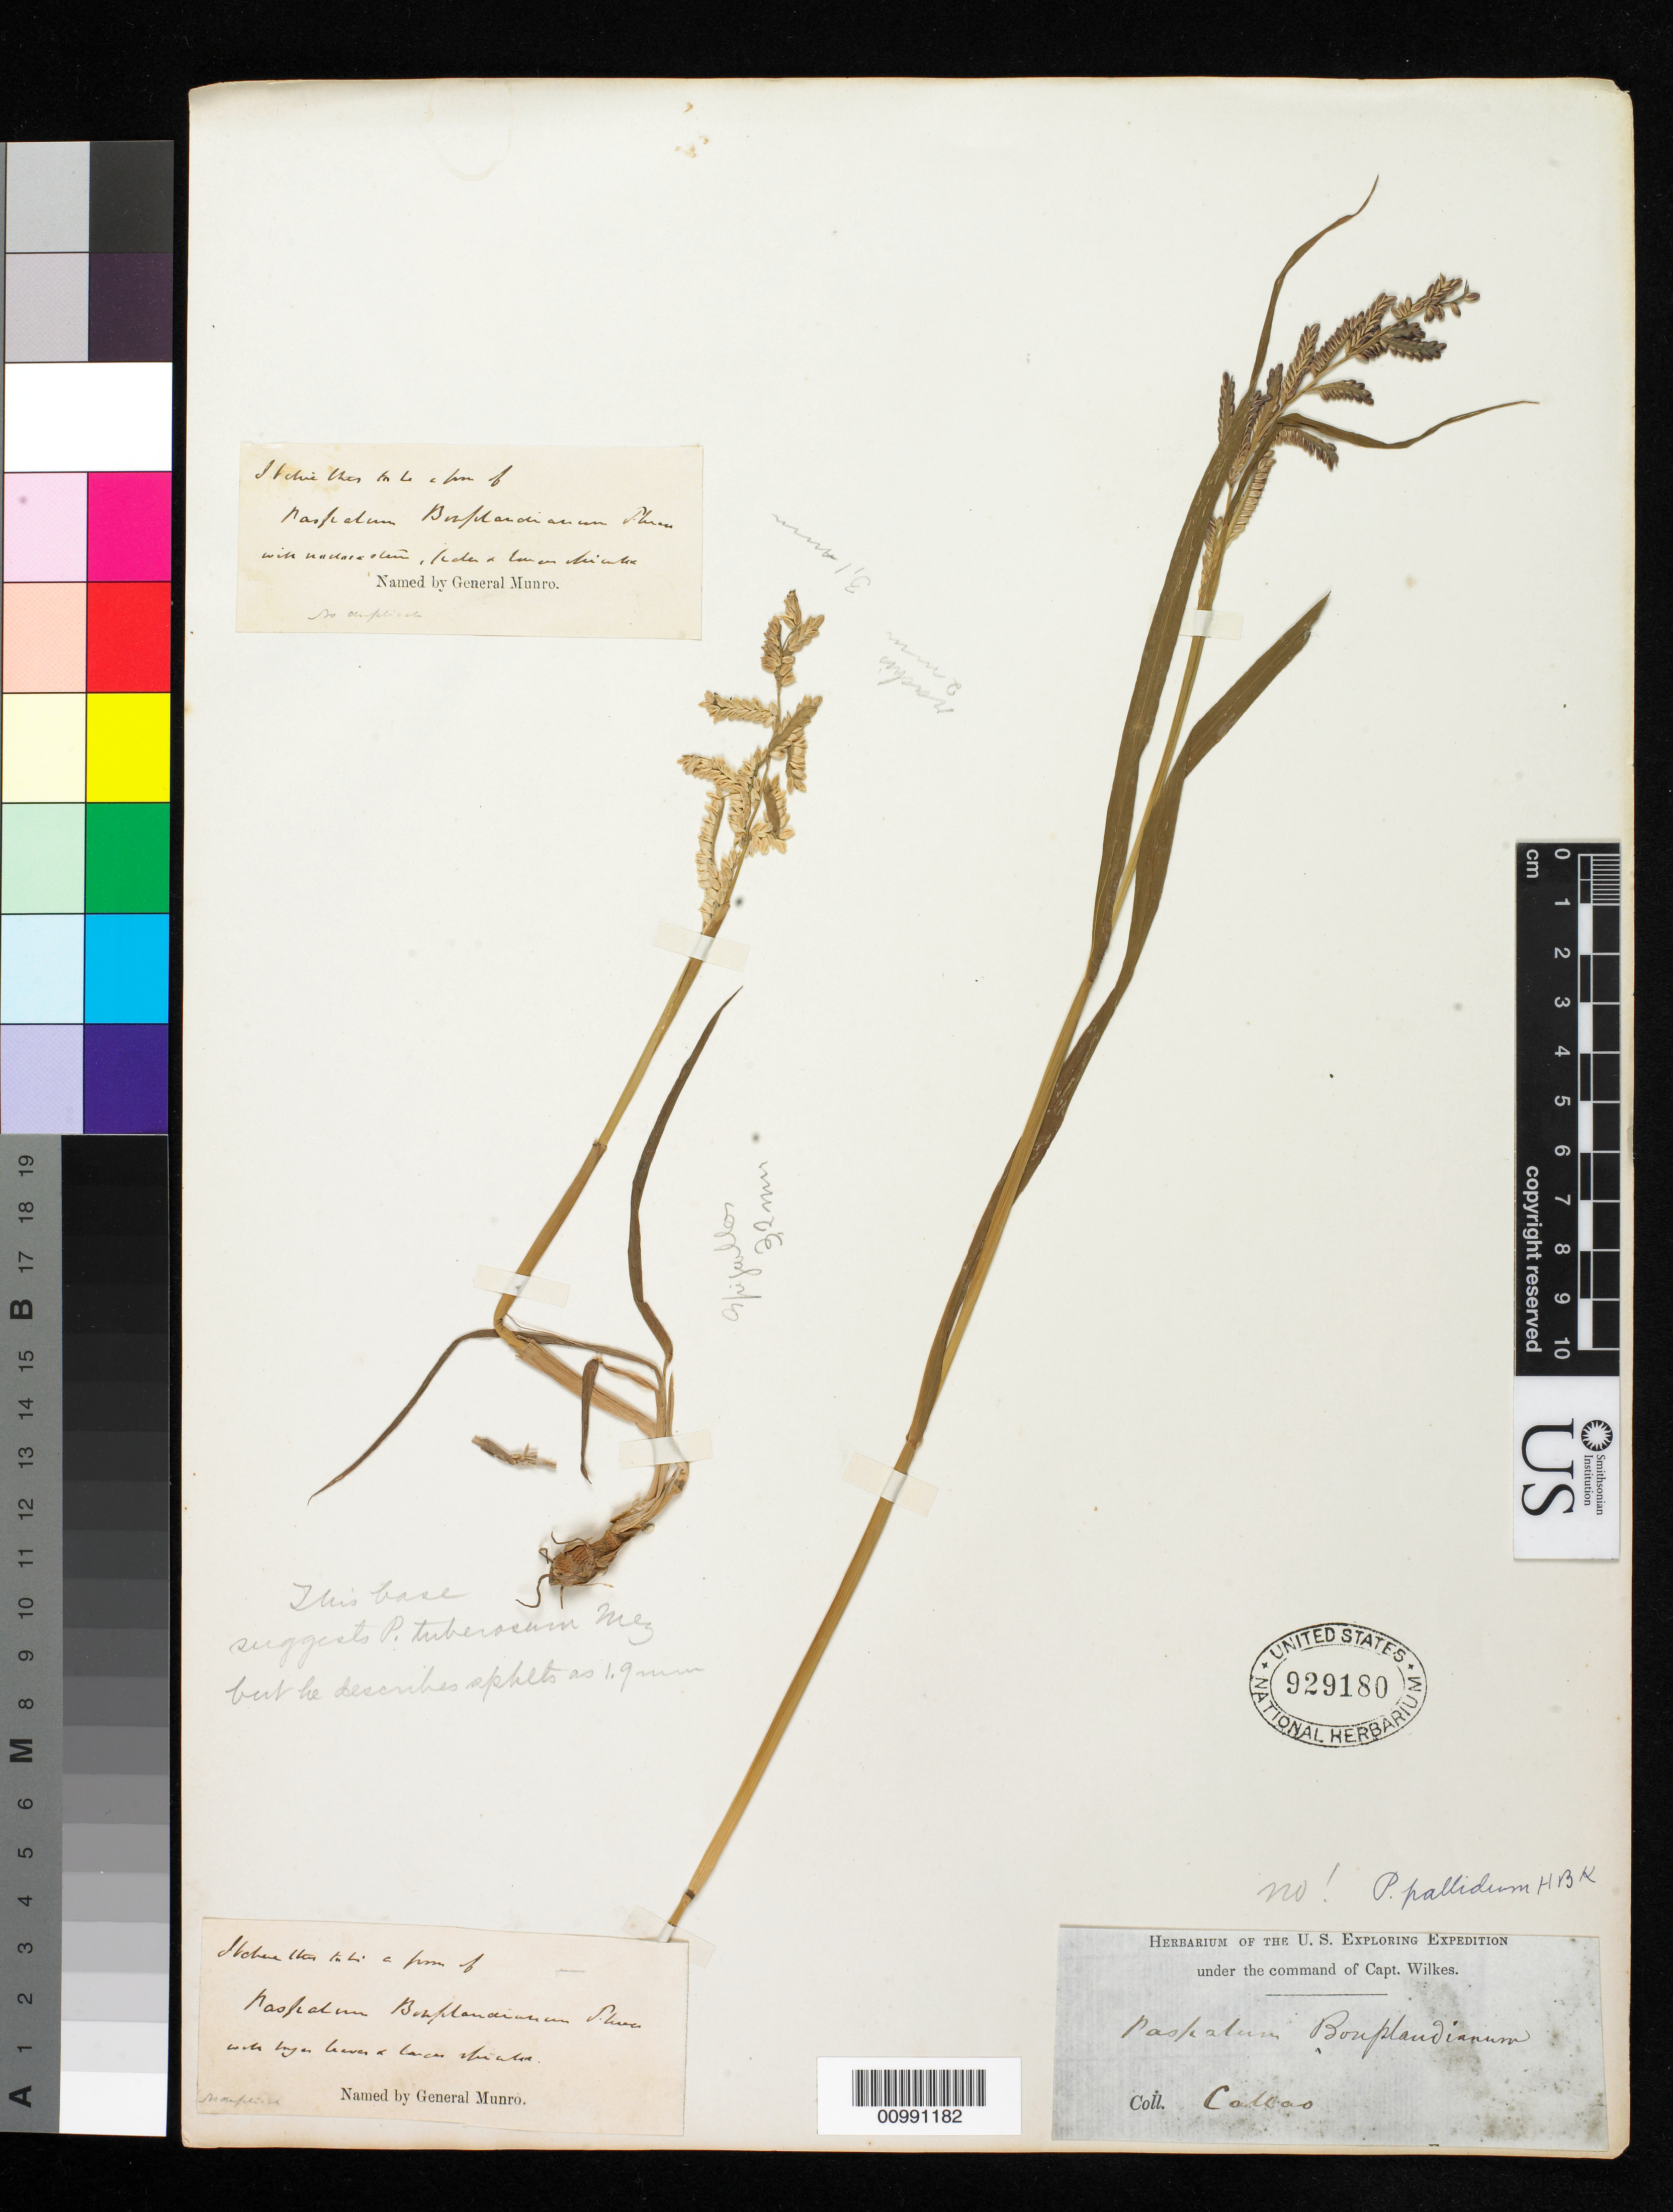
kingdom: Plantae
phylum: Tracheophyta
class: Liliopsida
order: Poales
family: Poaceae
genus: Paspalum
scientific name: Paspalum pallidum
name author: Kunth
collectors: Wilkes Explor. Exped.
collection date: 1838/1842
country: Peru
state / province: Callao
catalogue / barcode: US 929180